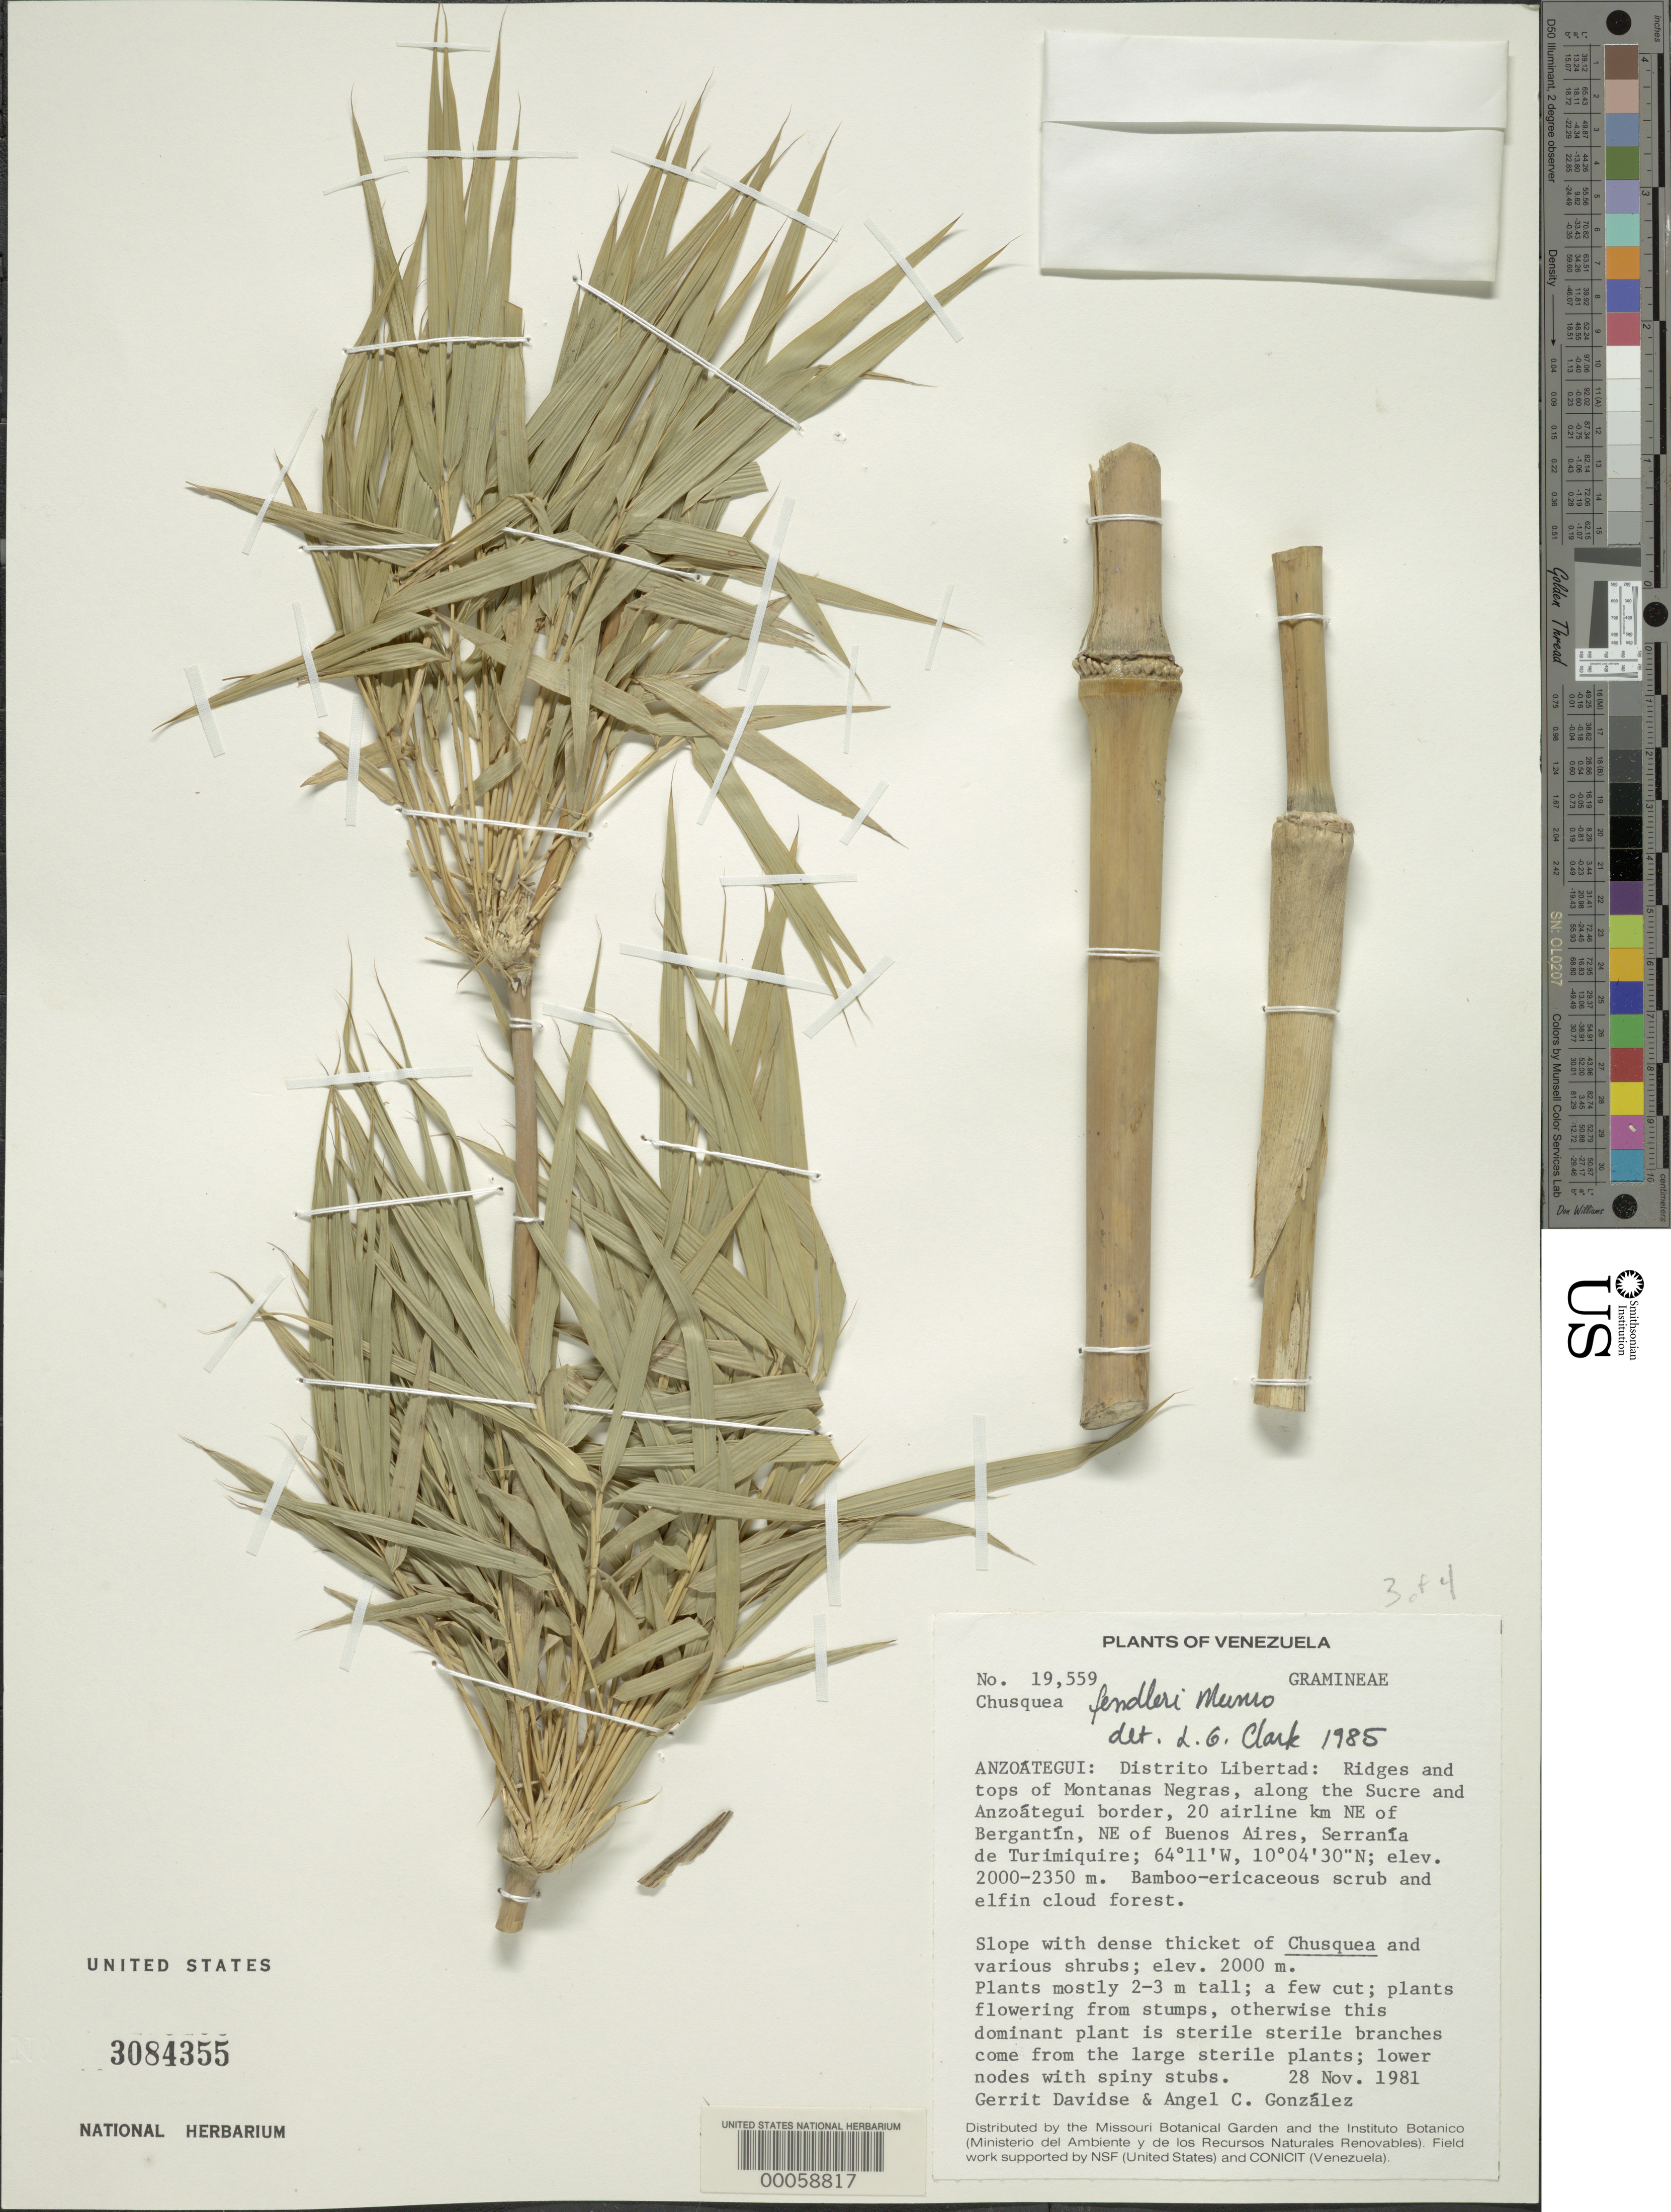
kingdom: Plantae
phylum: Tracheophyta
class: Liliopsida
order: Poales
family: Poaceae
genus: Chusquea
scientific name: Chusquea fendleri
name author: Munro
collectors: G. Davidse & A. C. González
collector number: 19.559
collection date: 1981-11-28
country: Venezuela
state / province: Anzoátegui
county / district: Libertad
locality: ridges and tops of Montanas Negras, along the Sucre and Anzoátegui border, NE of Buenos Aires, Serranía de Turimiquire.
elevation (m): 2000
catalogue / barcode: US 3084355